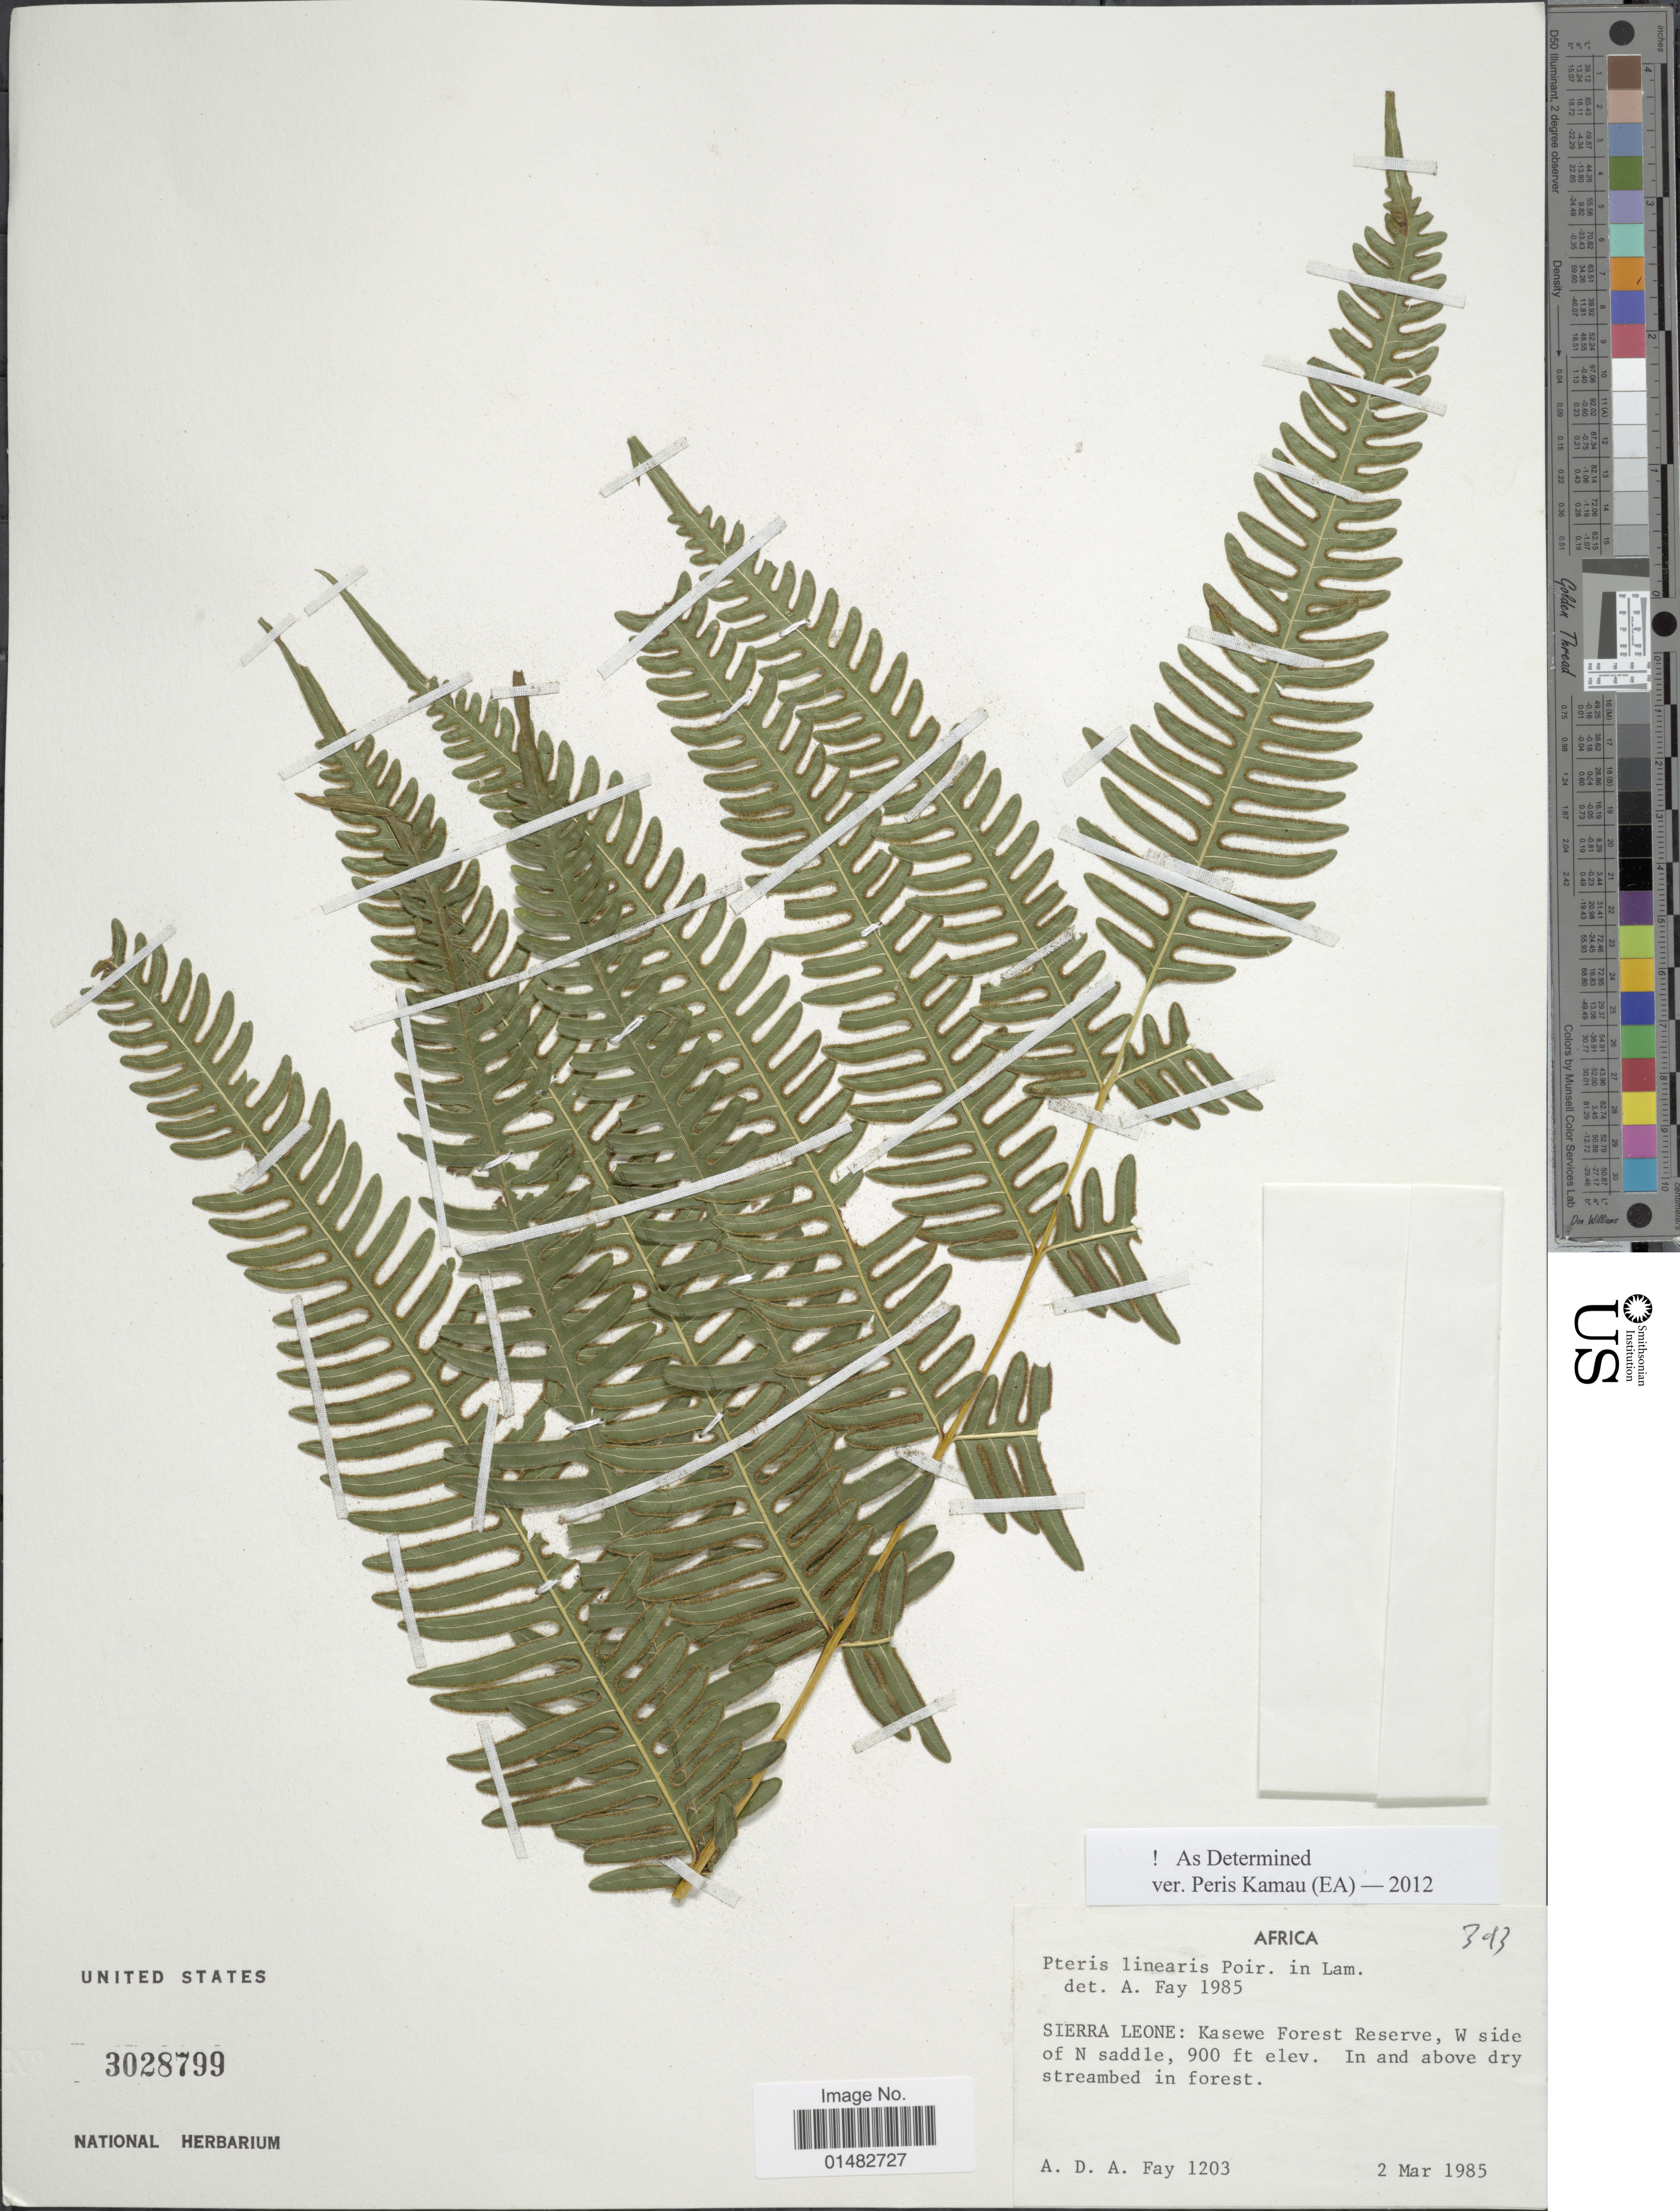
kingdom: Plantae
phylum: Tracheophyta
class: Polypodiopsida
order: Polypodiales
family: Pteridaceae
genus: Pteris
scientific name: Pteris linearis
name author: Poir.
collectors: A. Fay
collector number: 1203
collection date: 1985-03-02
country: Sierra Leone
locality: Africa, Sierra Leone: Kasewe Forest Reserve, W. side of N saddle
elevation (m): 274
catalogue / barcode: US 3028799